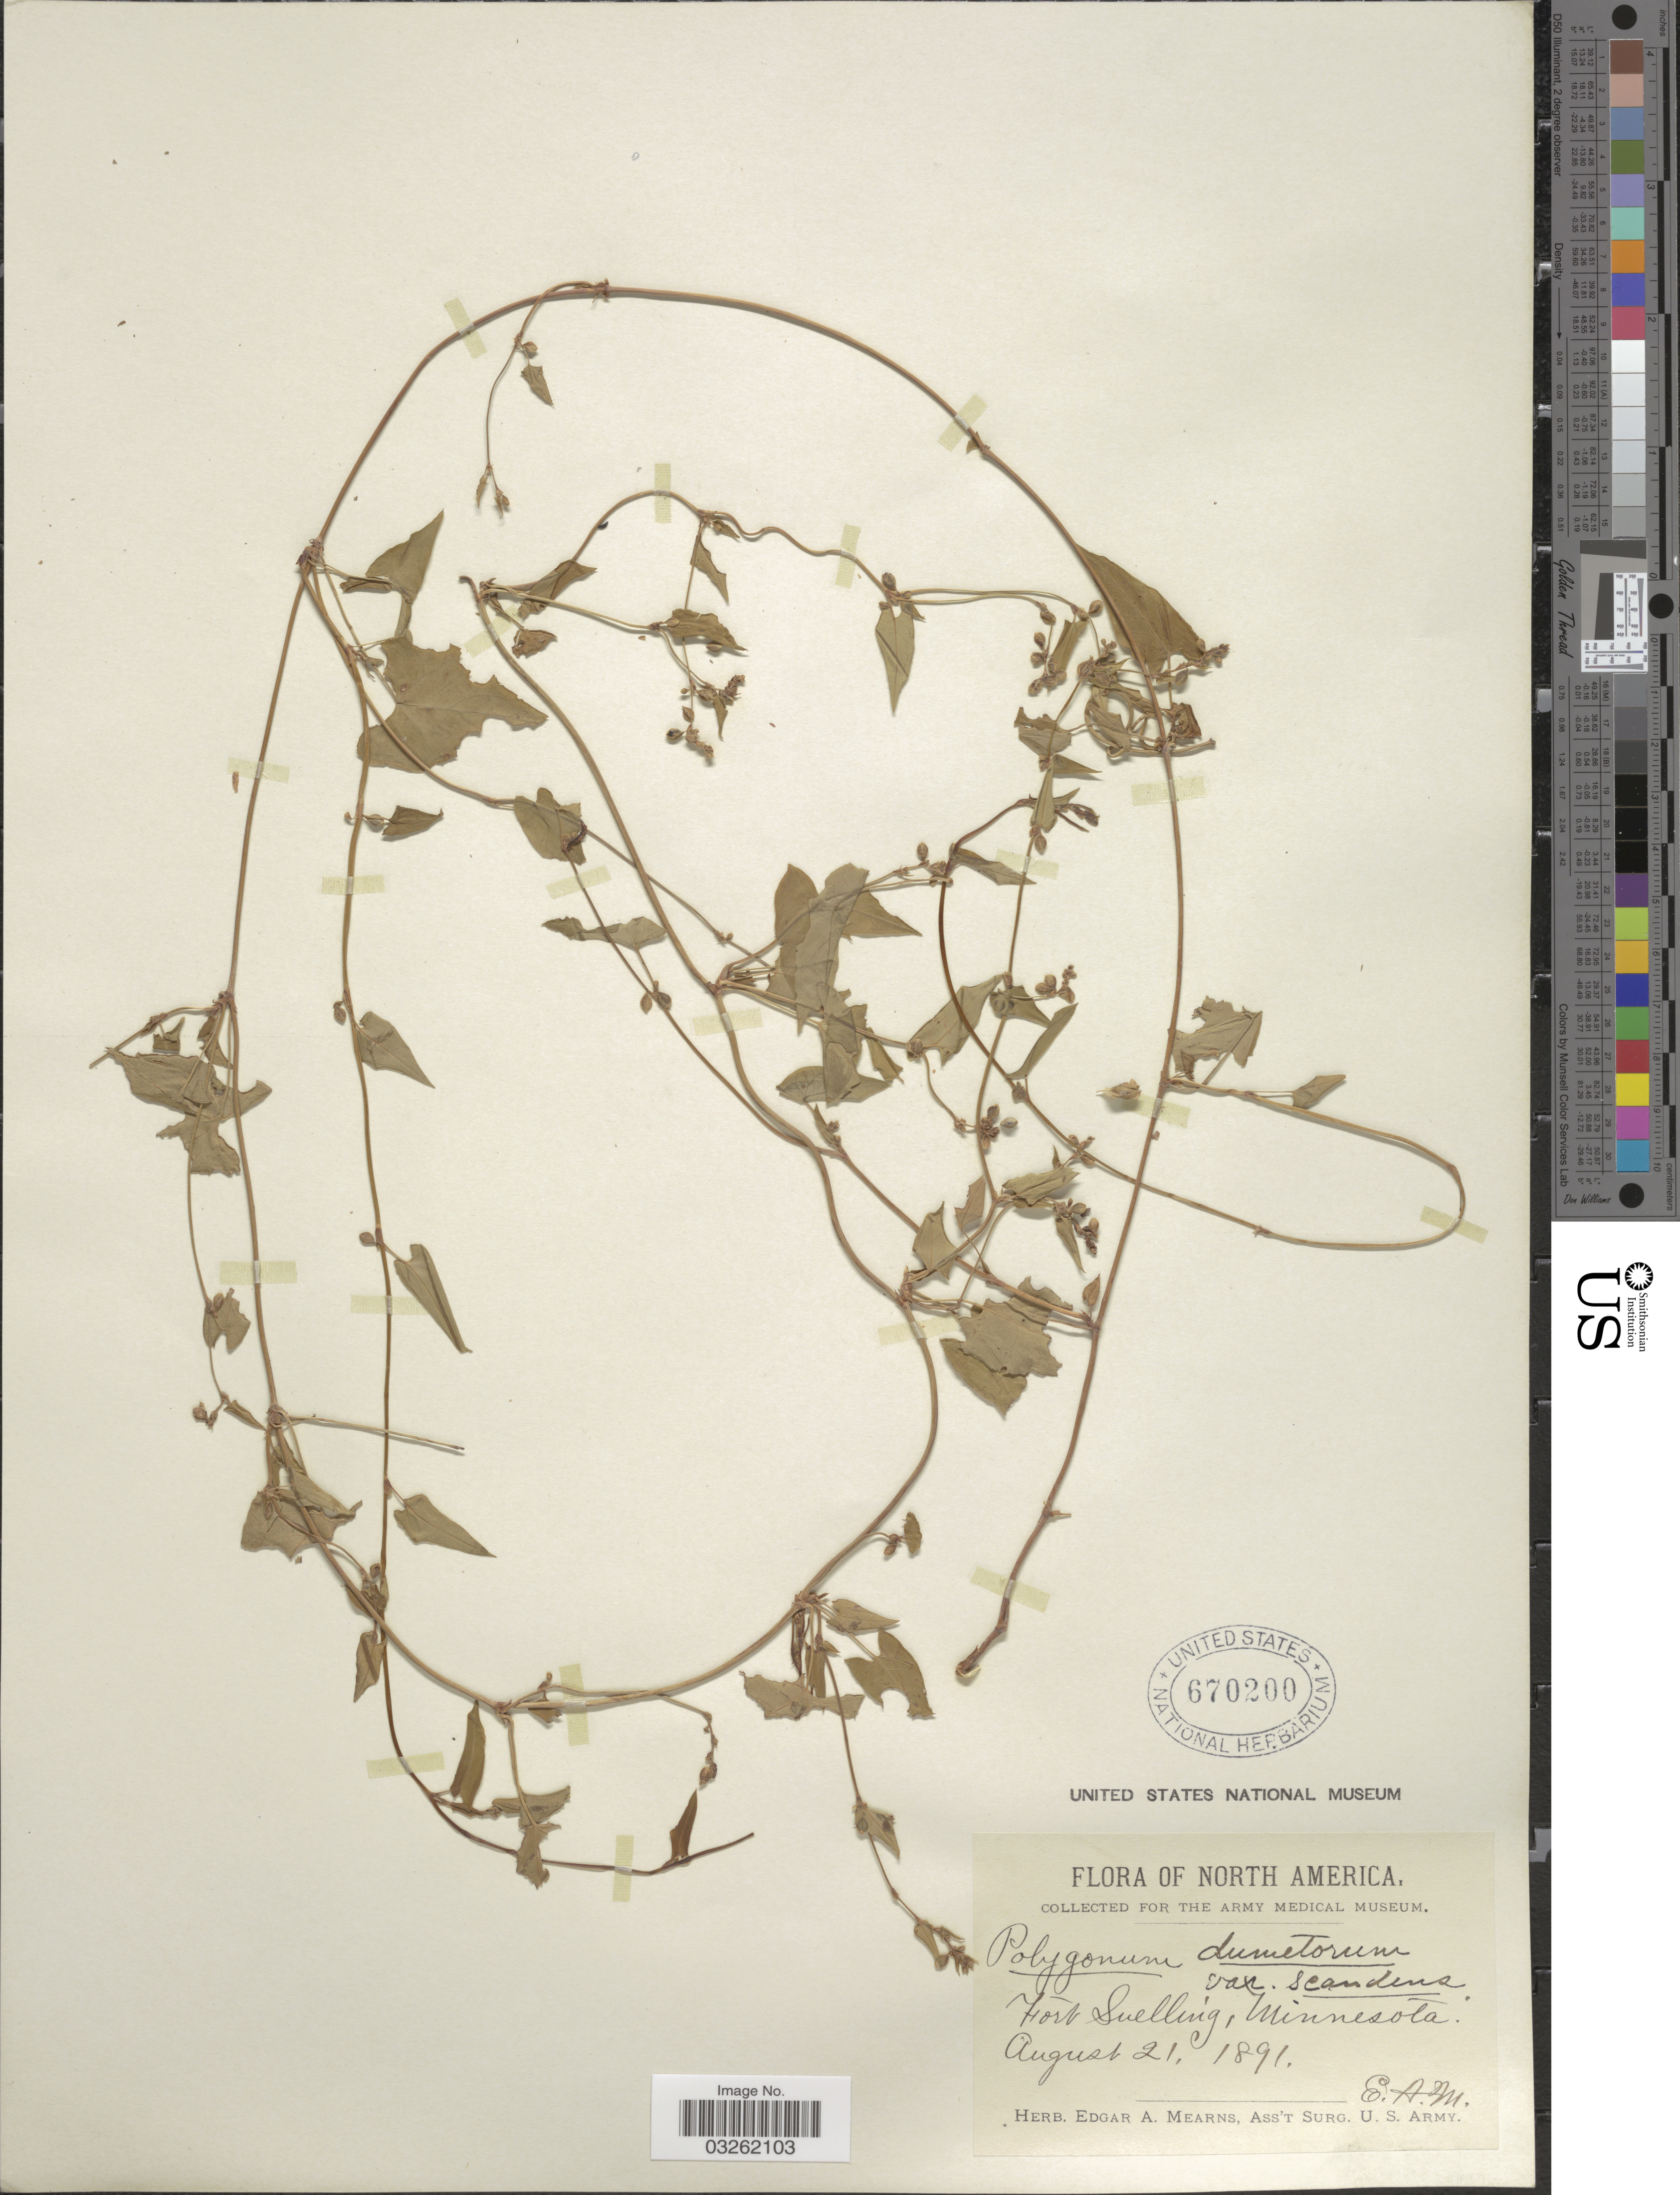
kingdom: Plantae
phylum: Tracheophyta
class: Magnoliopsida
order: Caryophyllales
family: Polygonaceae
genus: Fallopia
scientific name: Fallopia convolvulus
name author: (L.) Á. Löve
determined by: Strong, Mark T., (BOT), Smithsonian Institution - National Museum of Natural History (UNITED STATES)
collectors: E. A. Mearns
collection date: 1891-08-21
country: United States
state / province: Minnesota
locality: Fort Snelling.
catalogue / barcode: US 670200